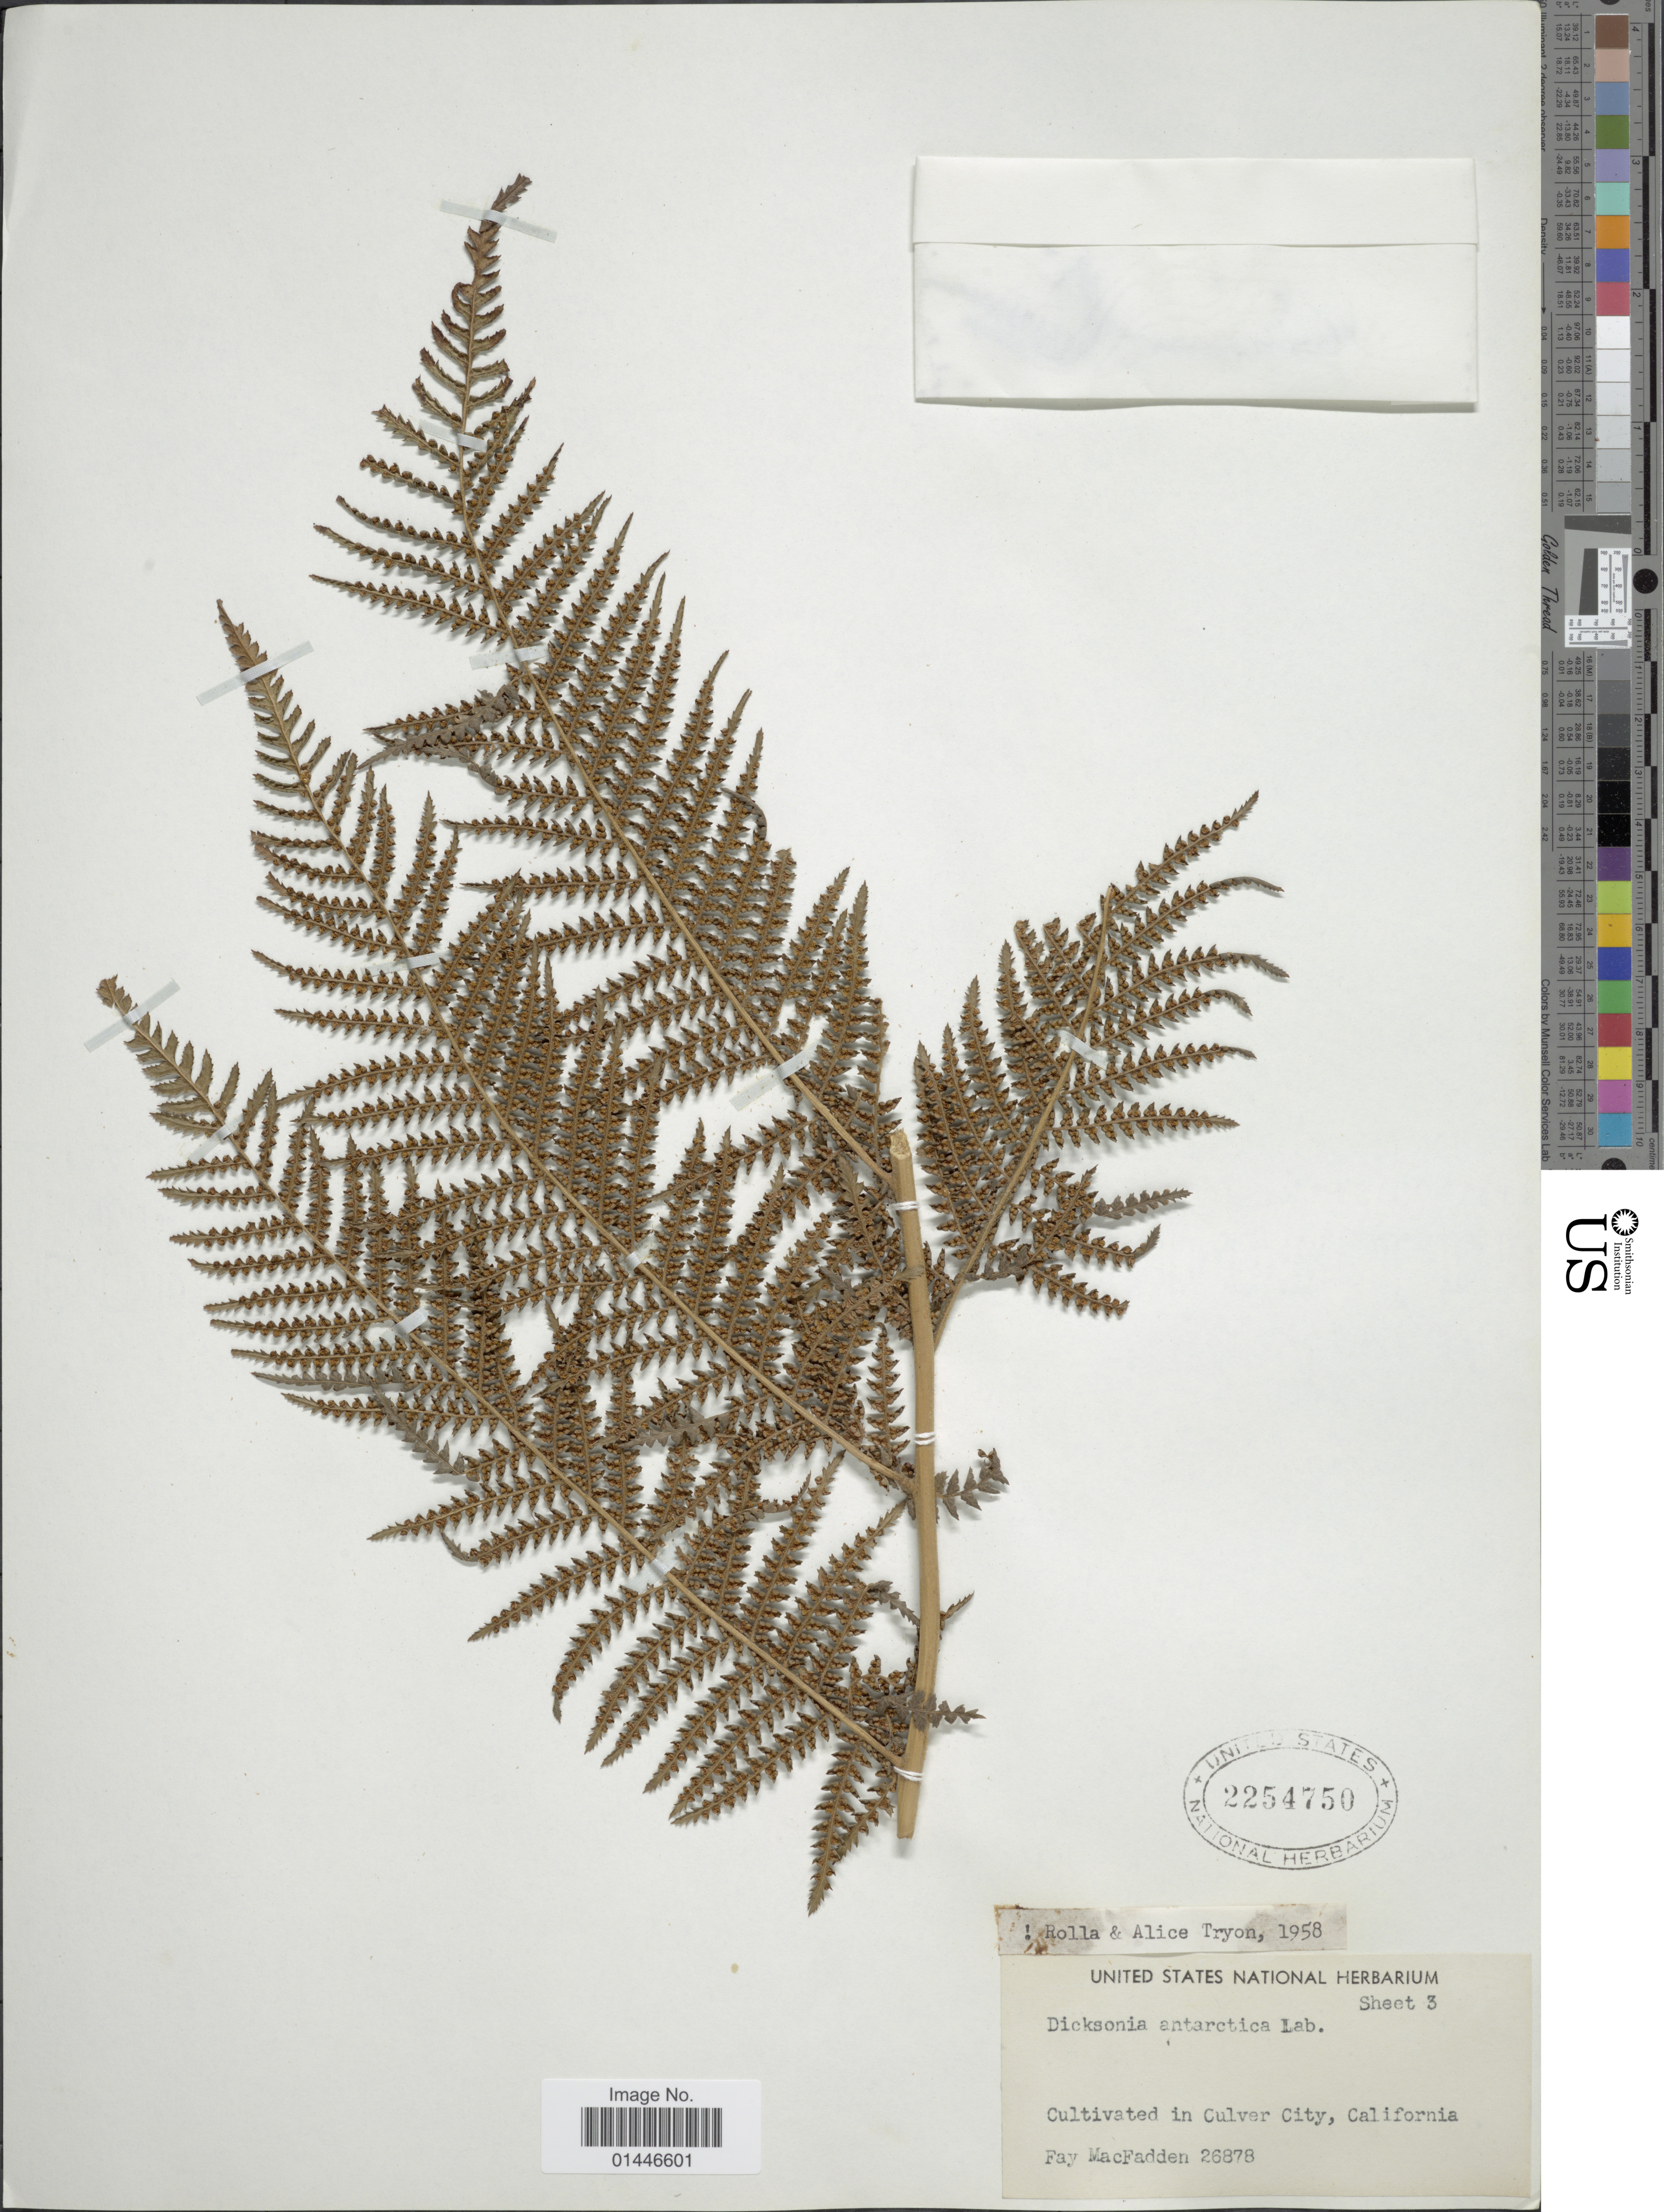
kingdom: Plantae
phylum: Tracheophyta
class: Polypodiopsida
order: Cyatheales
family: Dicksoniaceae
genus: Dicksonia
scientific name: Dicksonia antarctica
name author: Labill.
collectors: F. MacFadden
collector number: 26878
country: United States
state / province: California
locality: Culver City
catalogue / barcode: US 2254750